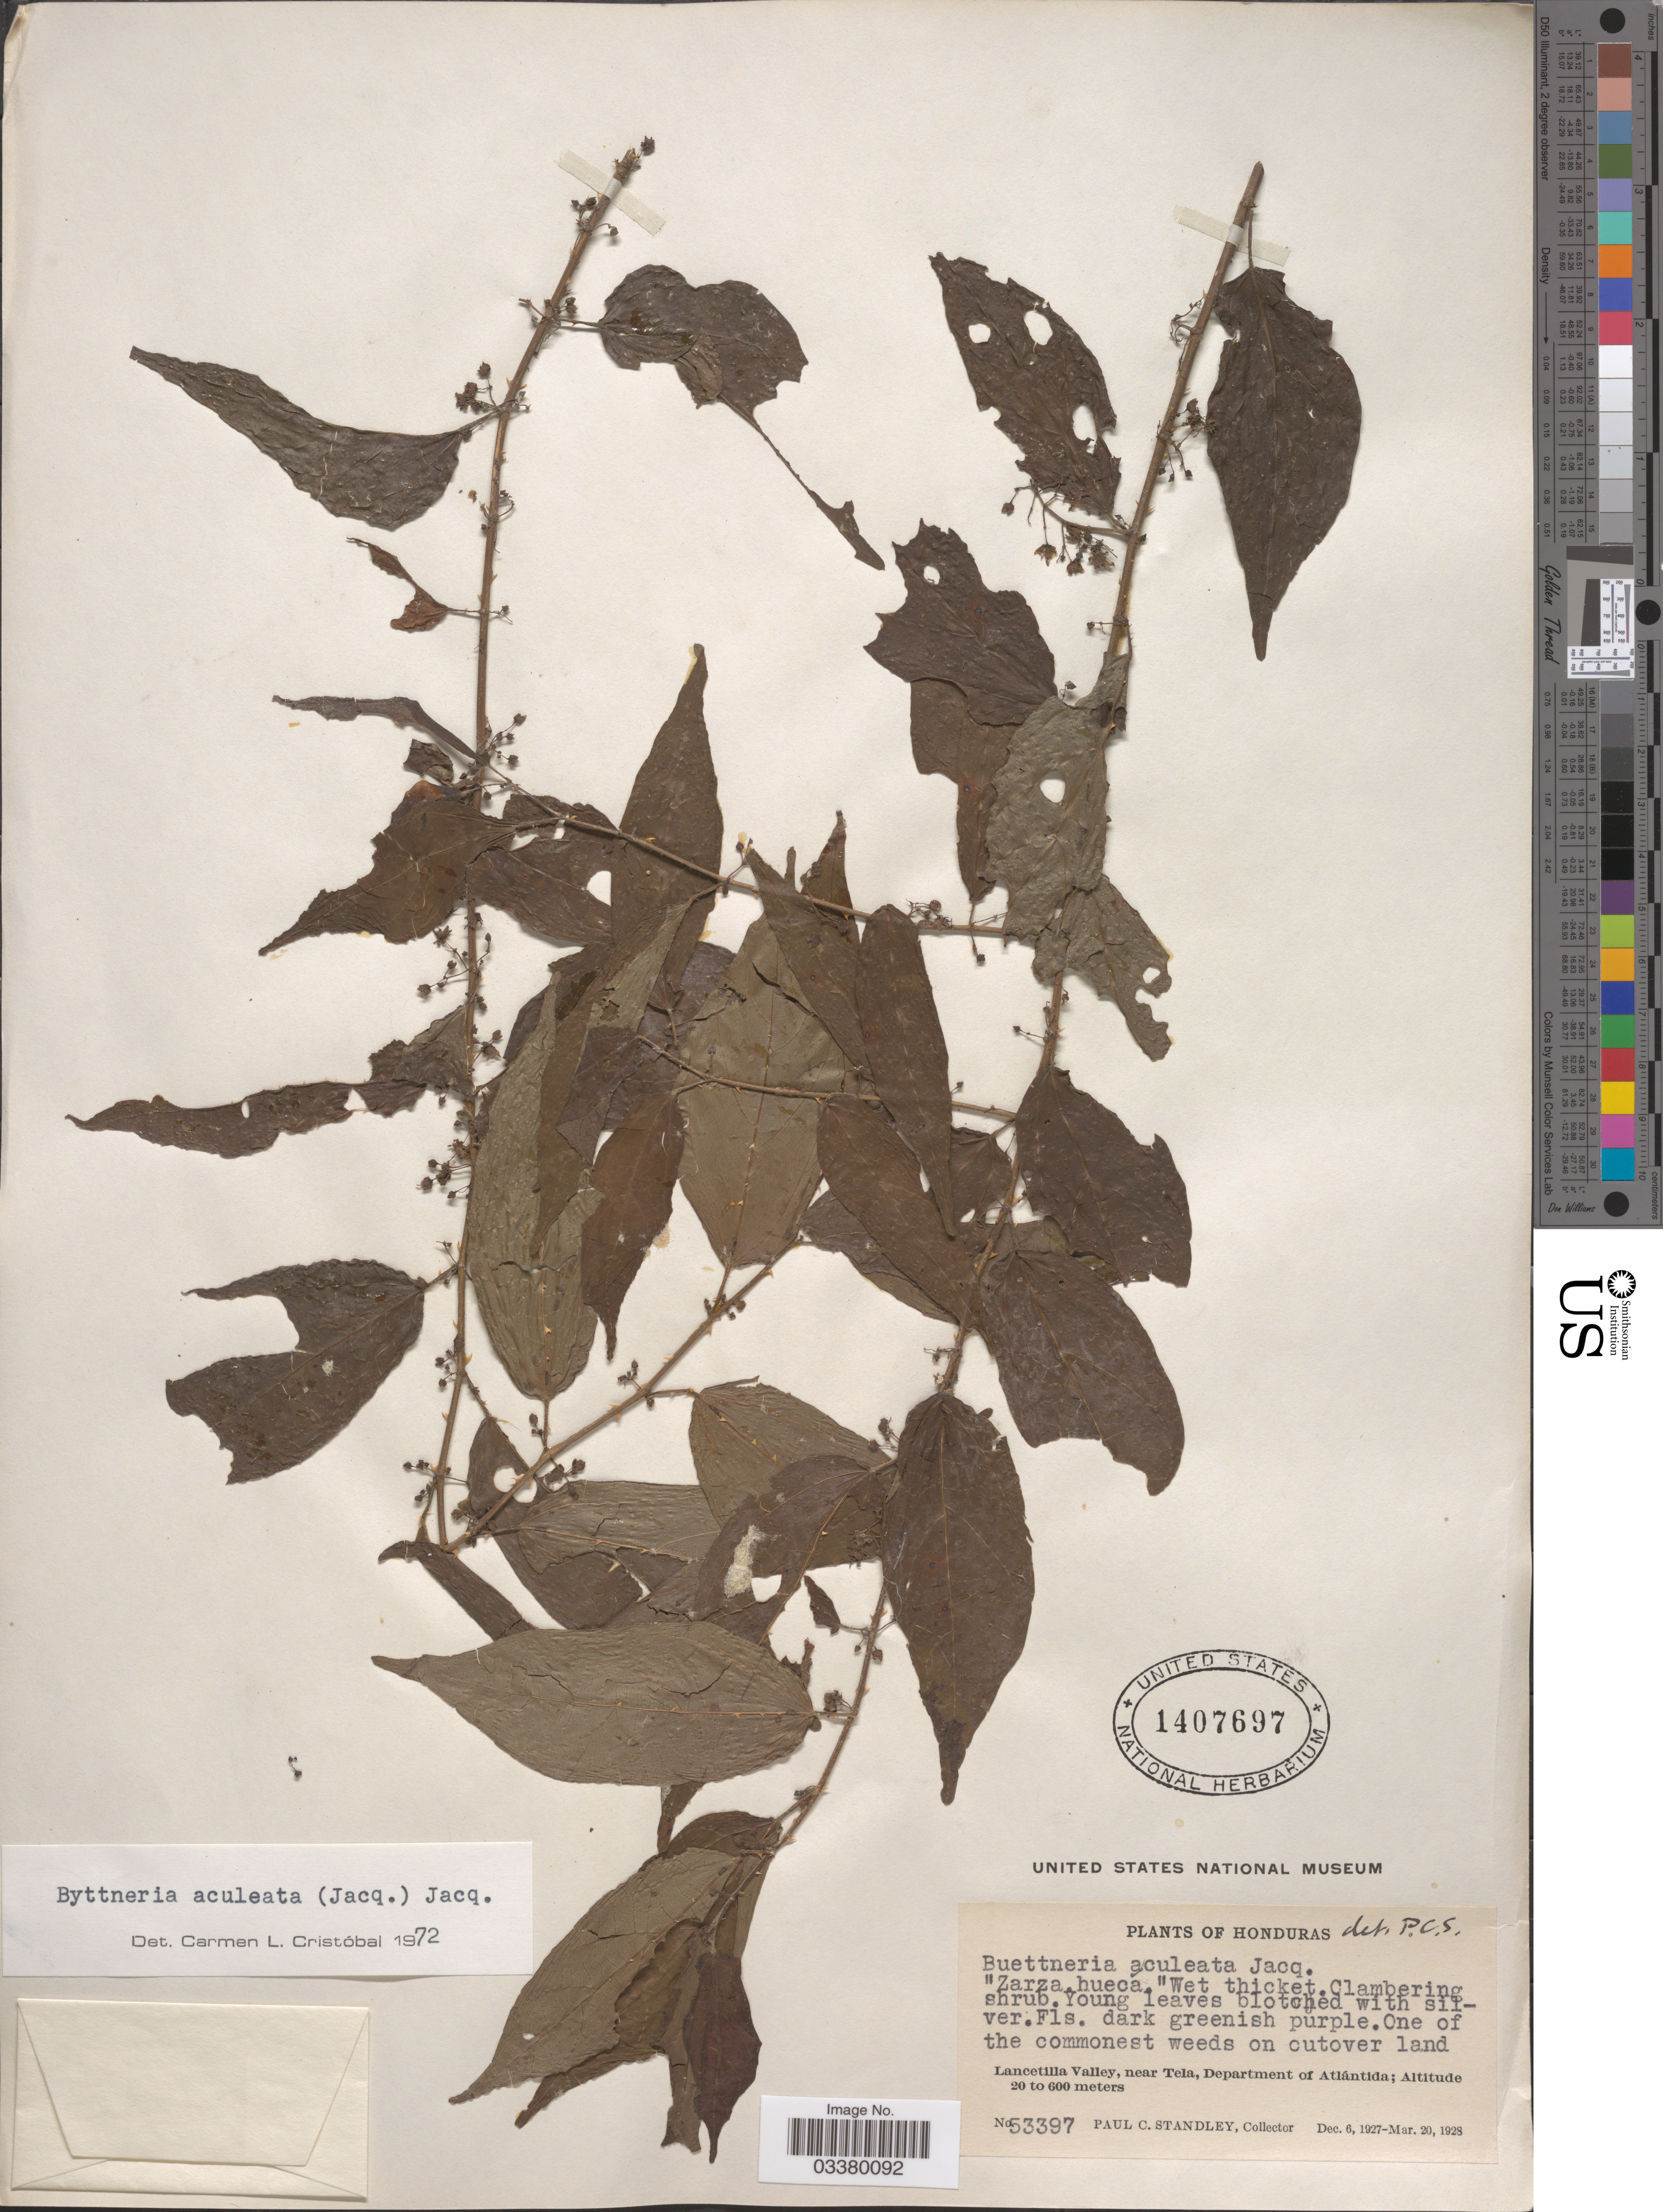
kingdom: Plantae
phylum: Tracheophyta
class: Magnoliopsida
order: Malvales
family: Malvaceae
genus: Byttneria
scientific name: Byttneria aculeata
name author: (Jacq.) Jacq.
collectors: P. C. Standley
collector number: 53397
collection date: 1927-12-06/1928-03-20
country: Honduras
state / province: Atlántida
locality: Lancetilla Valley, near Tela, Department of Atlántida.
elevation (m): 20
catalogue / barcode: US 1407697